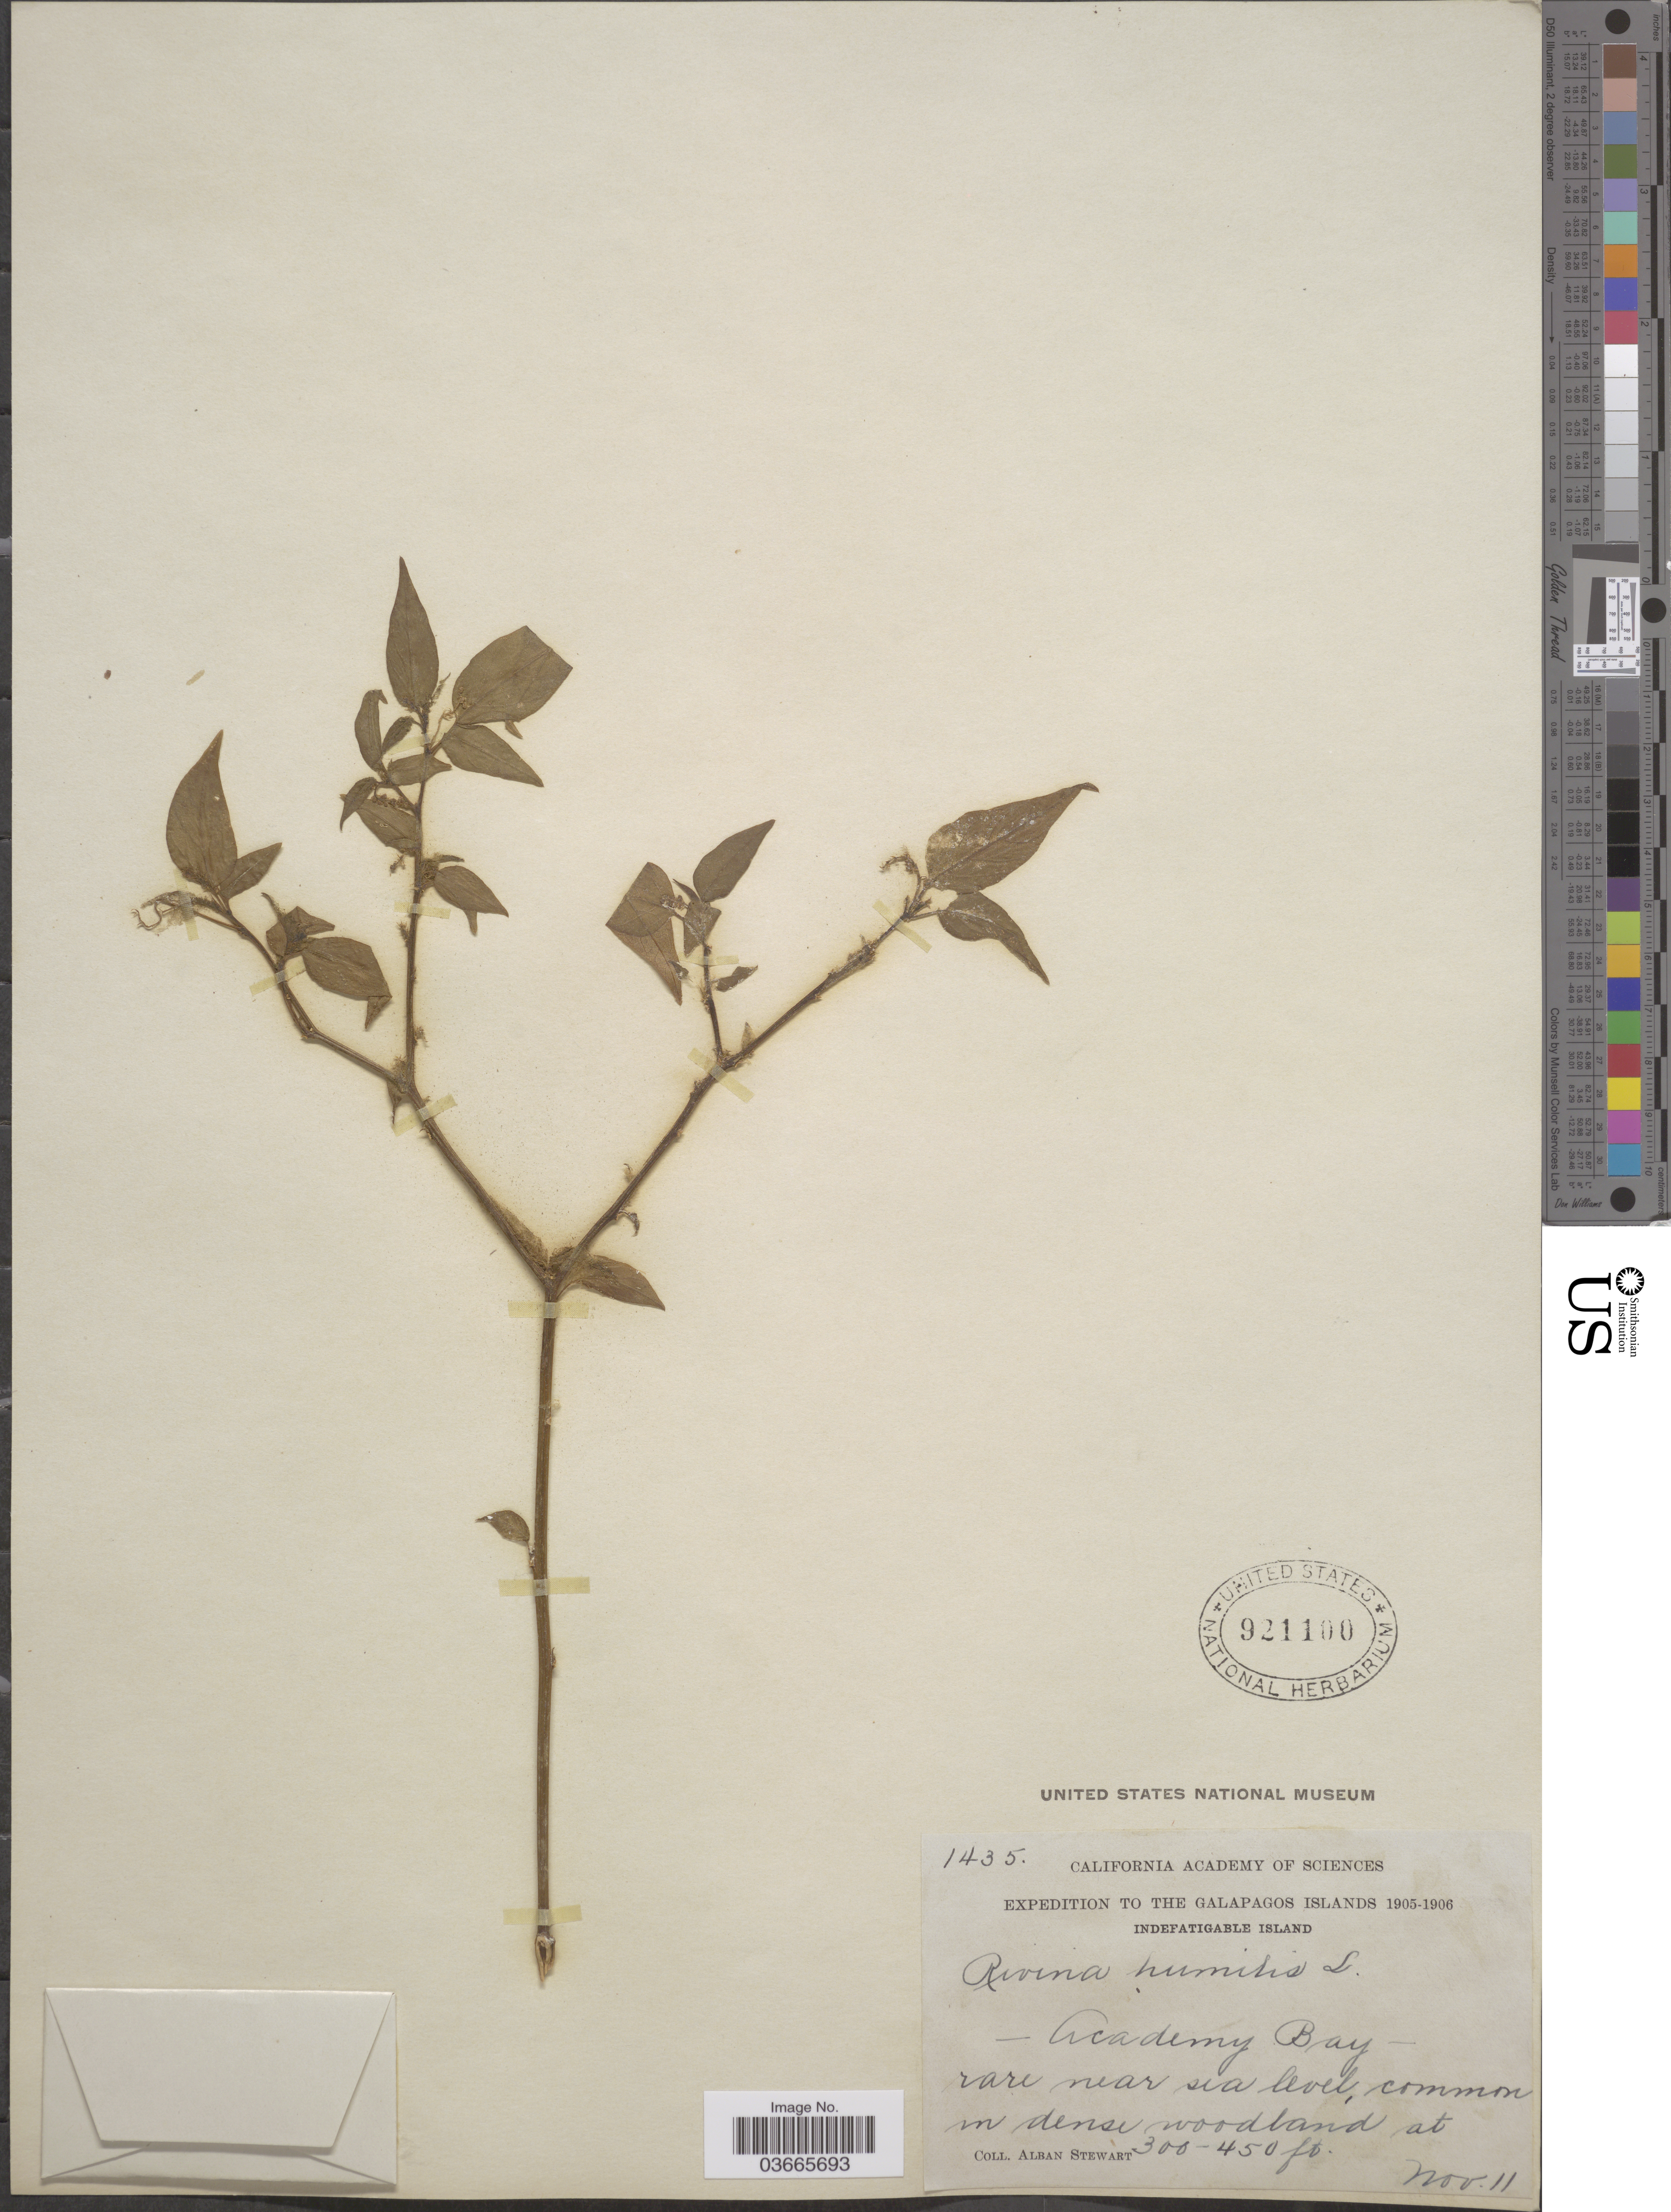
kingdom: Plantae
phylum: Tracheophyta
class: Magnoliopsida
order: Caryophyllales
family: Phytolaccaceae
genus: Rivina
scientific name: Rivina humilis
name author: L.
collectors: A. Stewart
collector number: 1435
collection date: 1905-11-11/1906-11-11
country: Ecuador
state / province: Colón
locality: The Galapagos Islands. Indefatigable Island. Academy Bay.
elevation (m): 91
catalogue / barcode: US 921100